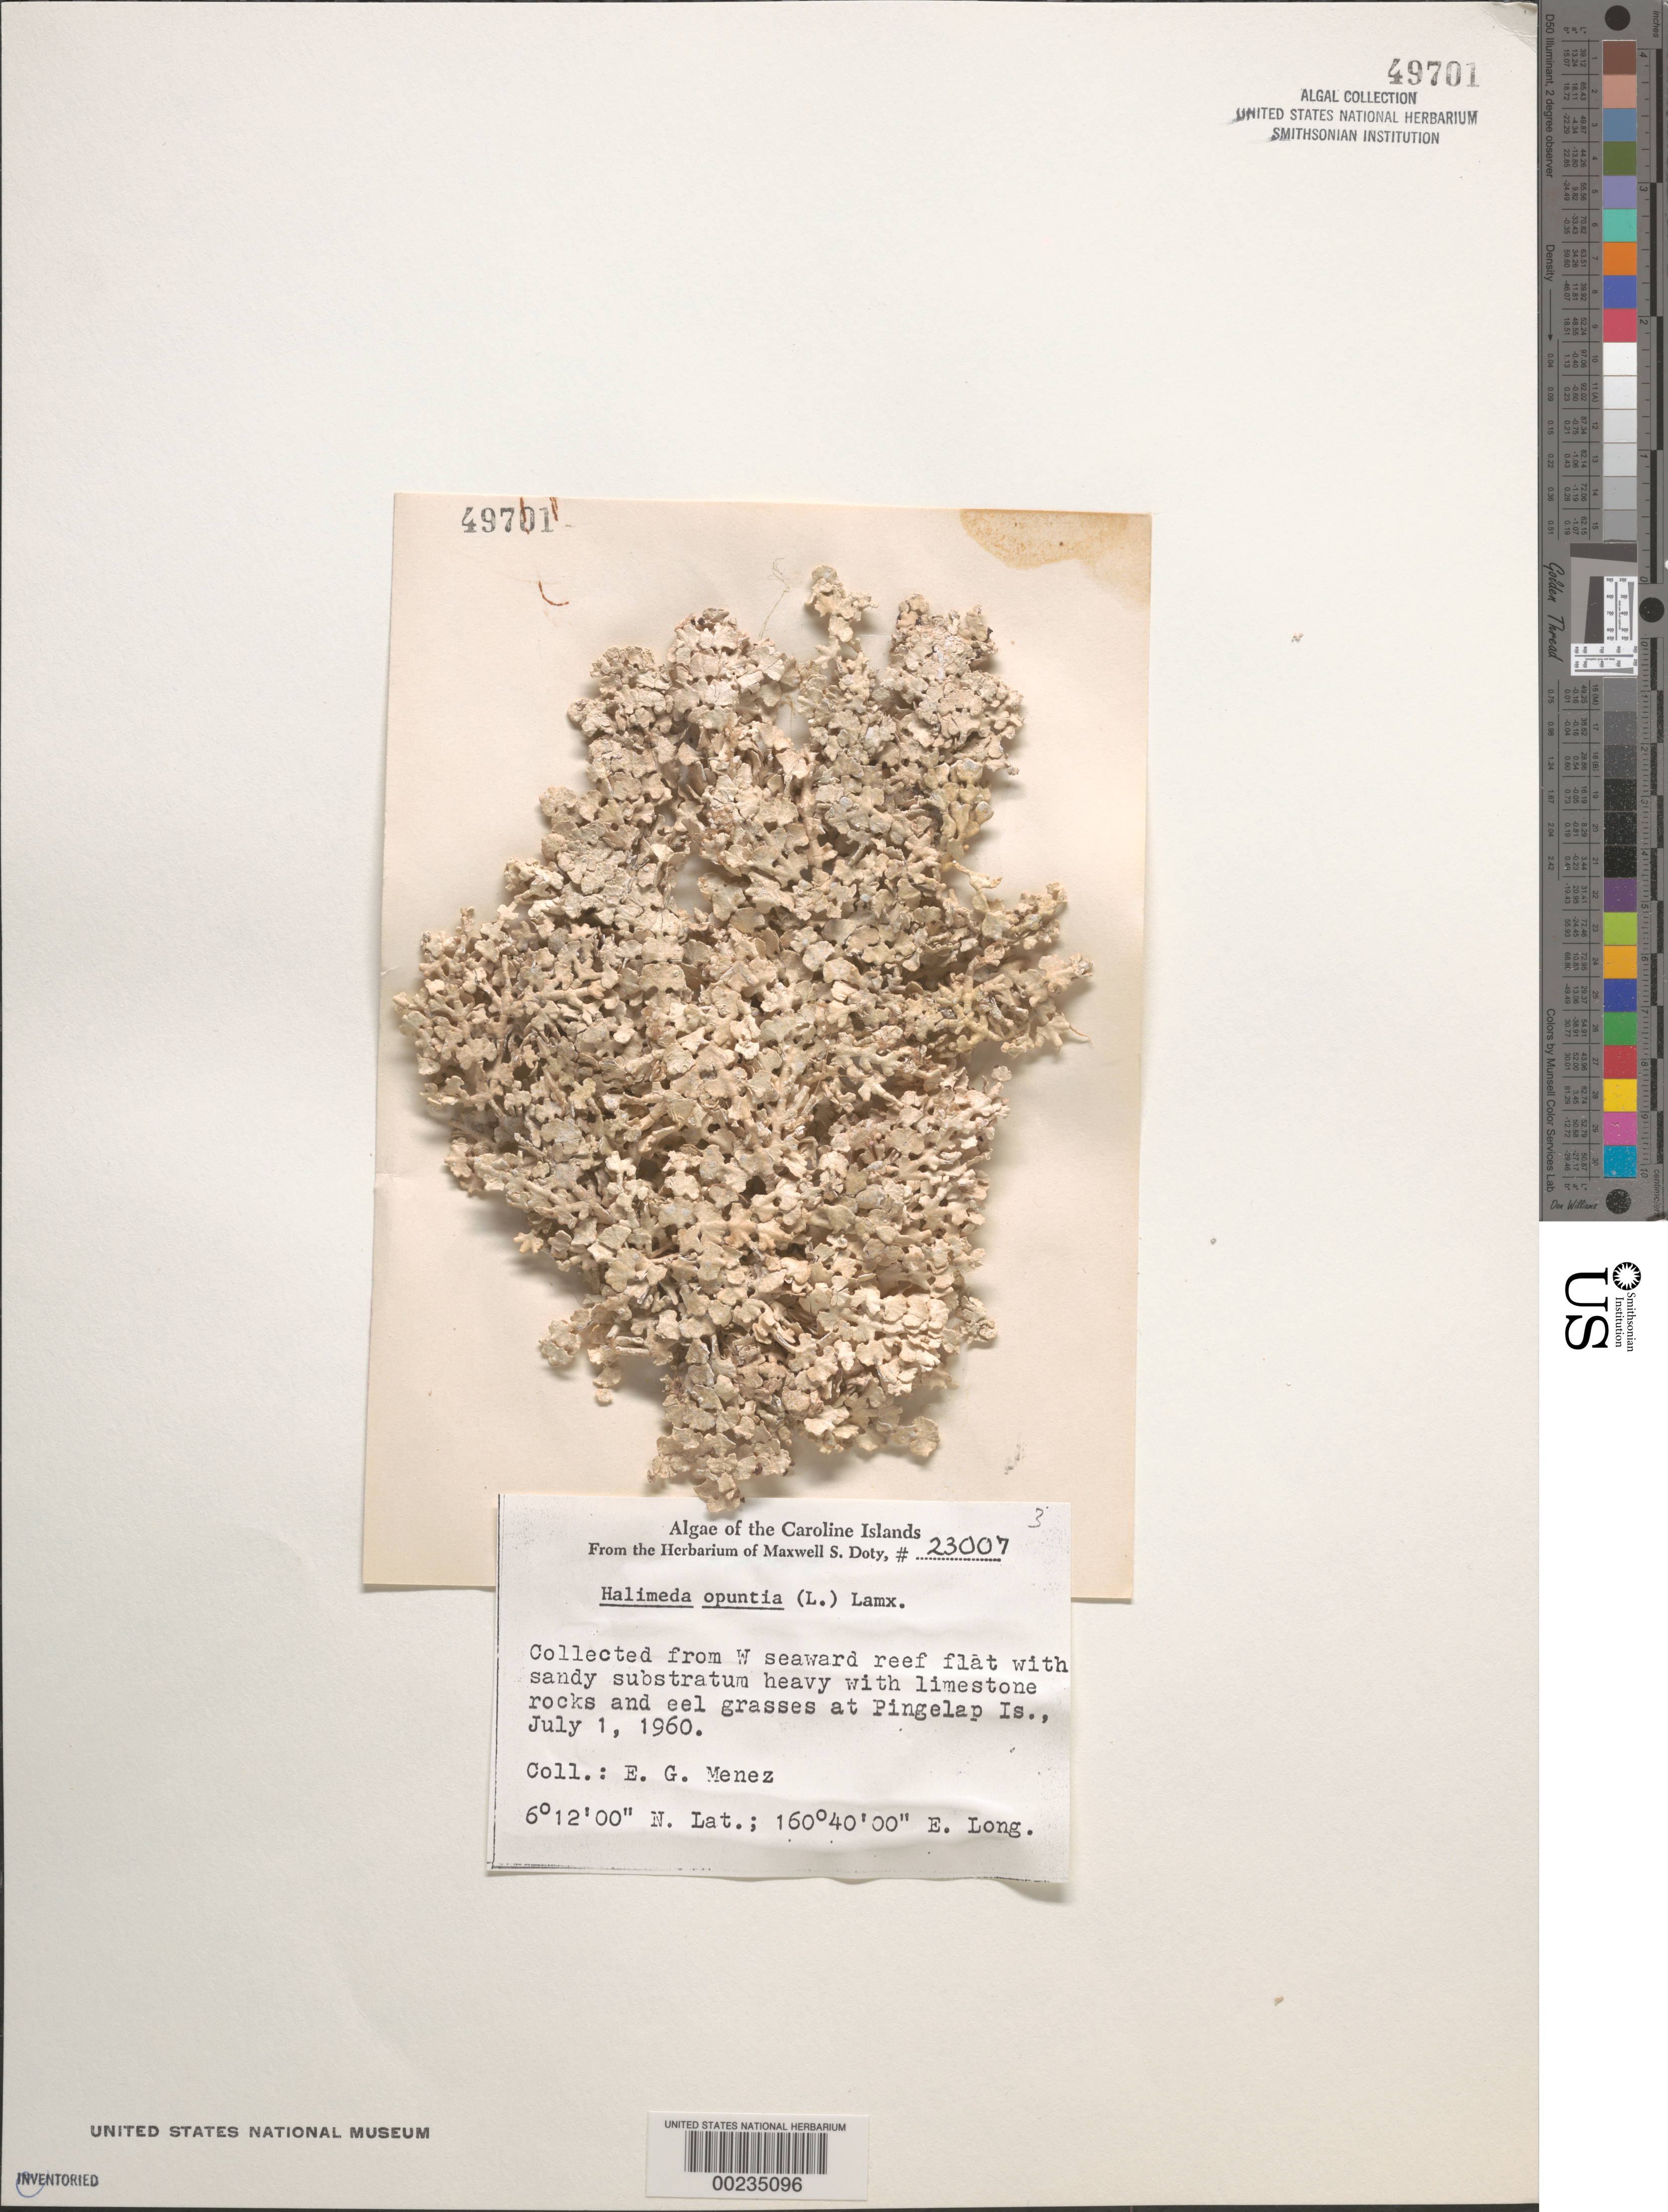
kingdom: Plantae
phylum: Chlorophyta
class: Ulvophyceae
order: Bryopsidales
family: Halimedaceae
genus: Halimeda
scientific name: Halimeda opuntia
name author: (L.) J.V.Lamouroux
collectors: Meñez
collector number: MSD 23007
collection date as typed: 01 Jul 1960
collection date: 1960-07-01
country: Micronesia, Federated States of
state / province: Pohnpei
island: Pingelap Atoll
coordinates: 6 12' 00" N, 160 40' 00" E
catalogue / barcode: US 49701